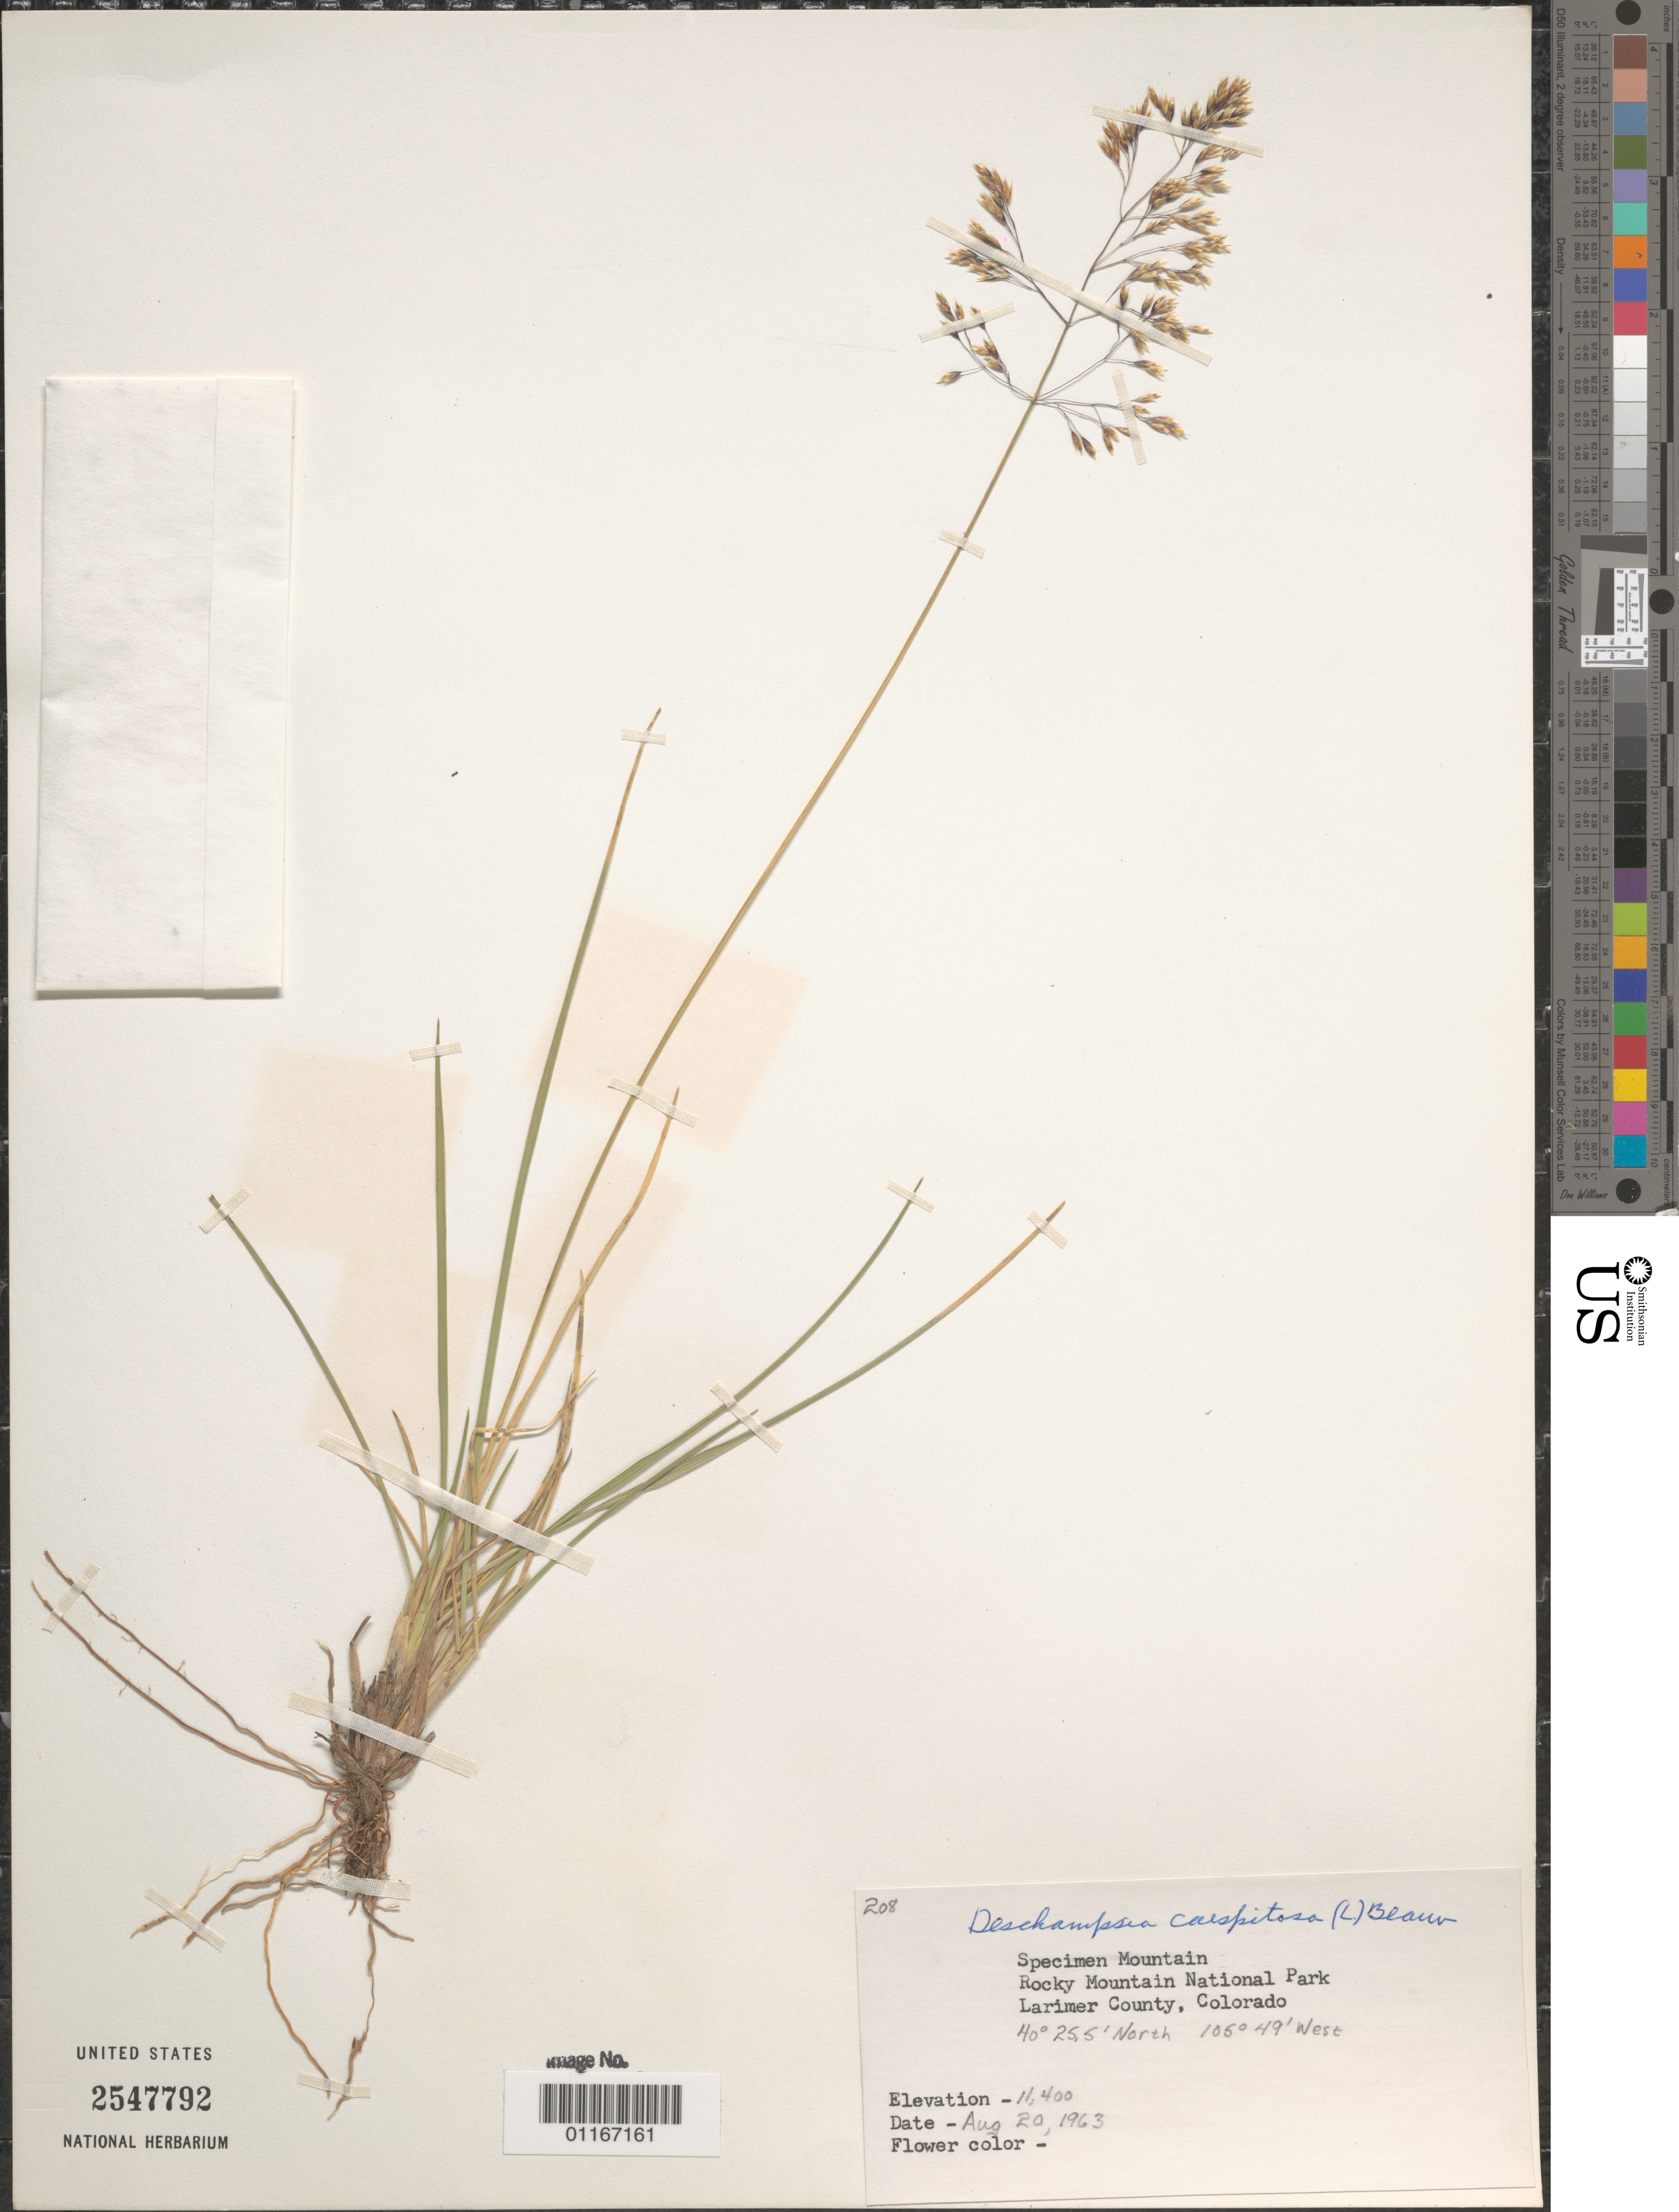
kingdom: Plantae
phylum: Tracheophyta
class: Liliopsida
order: Poales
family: Poaceae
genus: Deschampsia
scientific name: Deschampsia cespitosa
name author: (L.) P. Beauv.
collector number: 208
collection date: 1963-08-20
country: United States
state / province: Colorado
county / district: Larimer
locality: Rocky Mountain National Park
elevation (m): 3475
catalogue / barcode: US 2547792